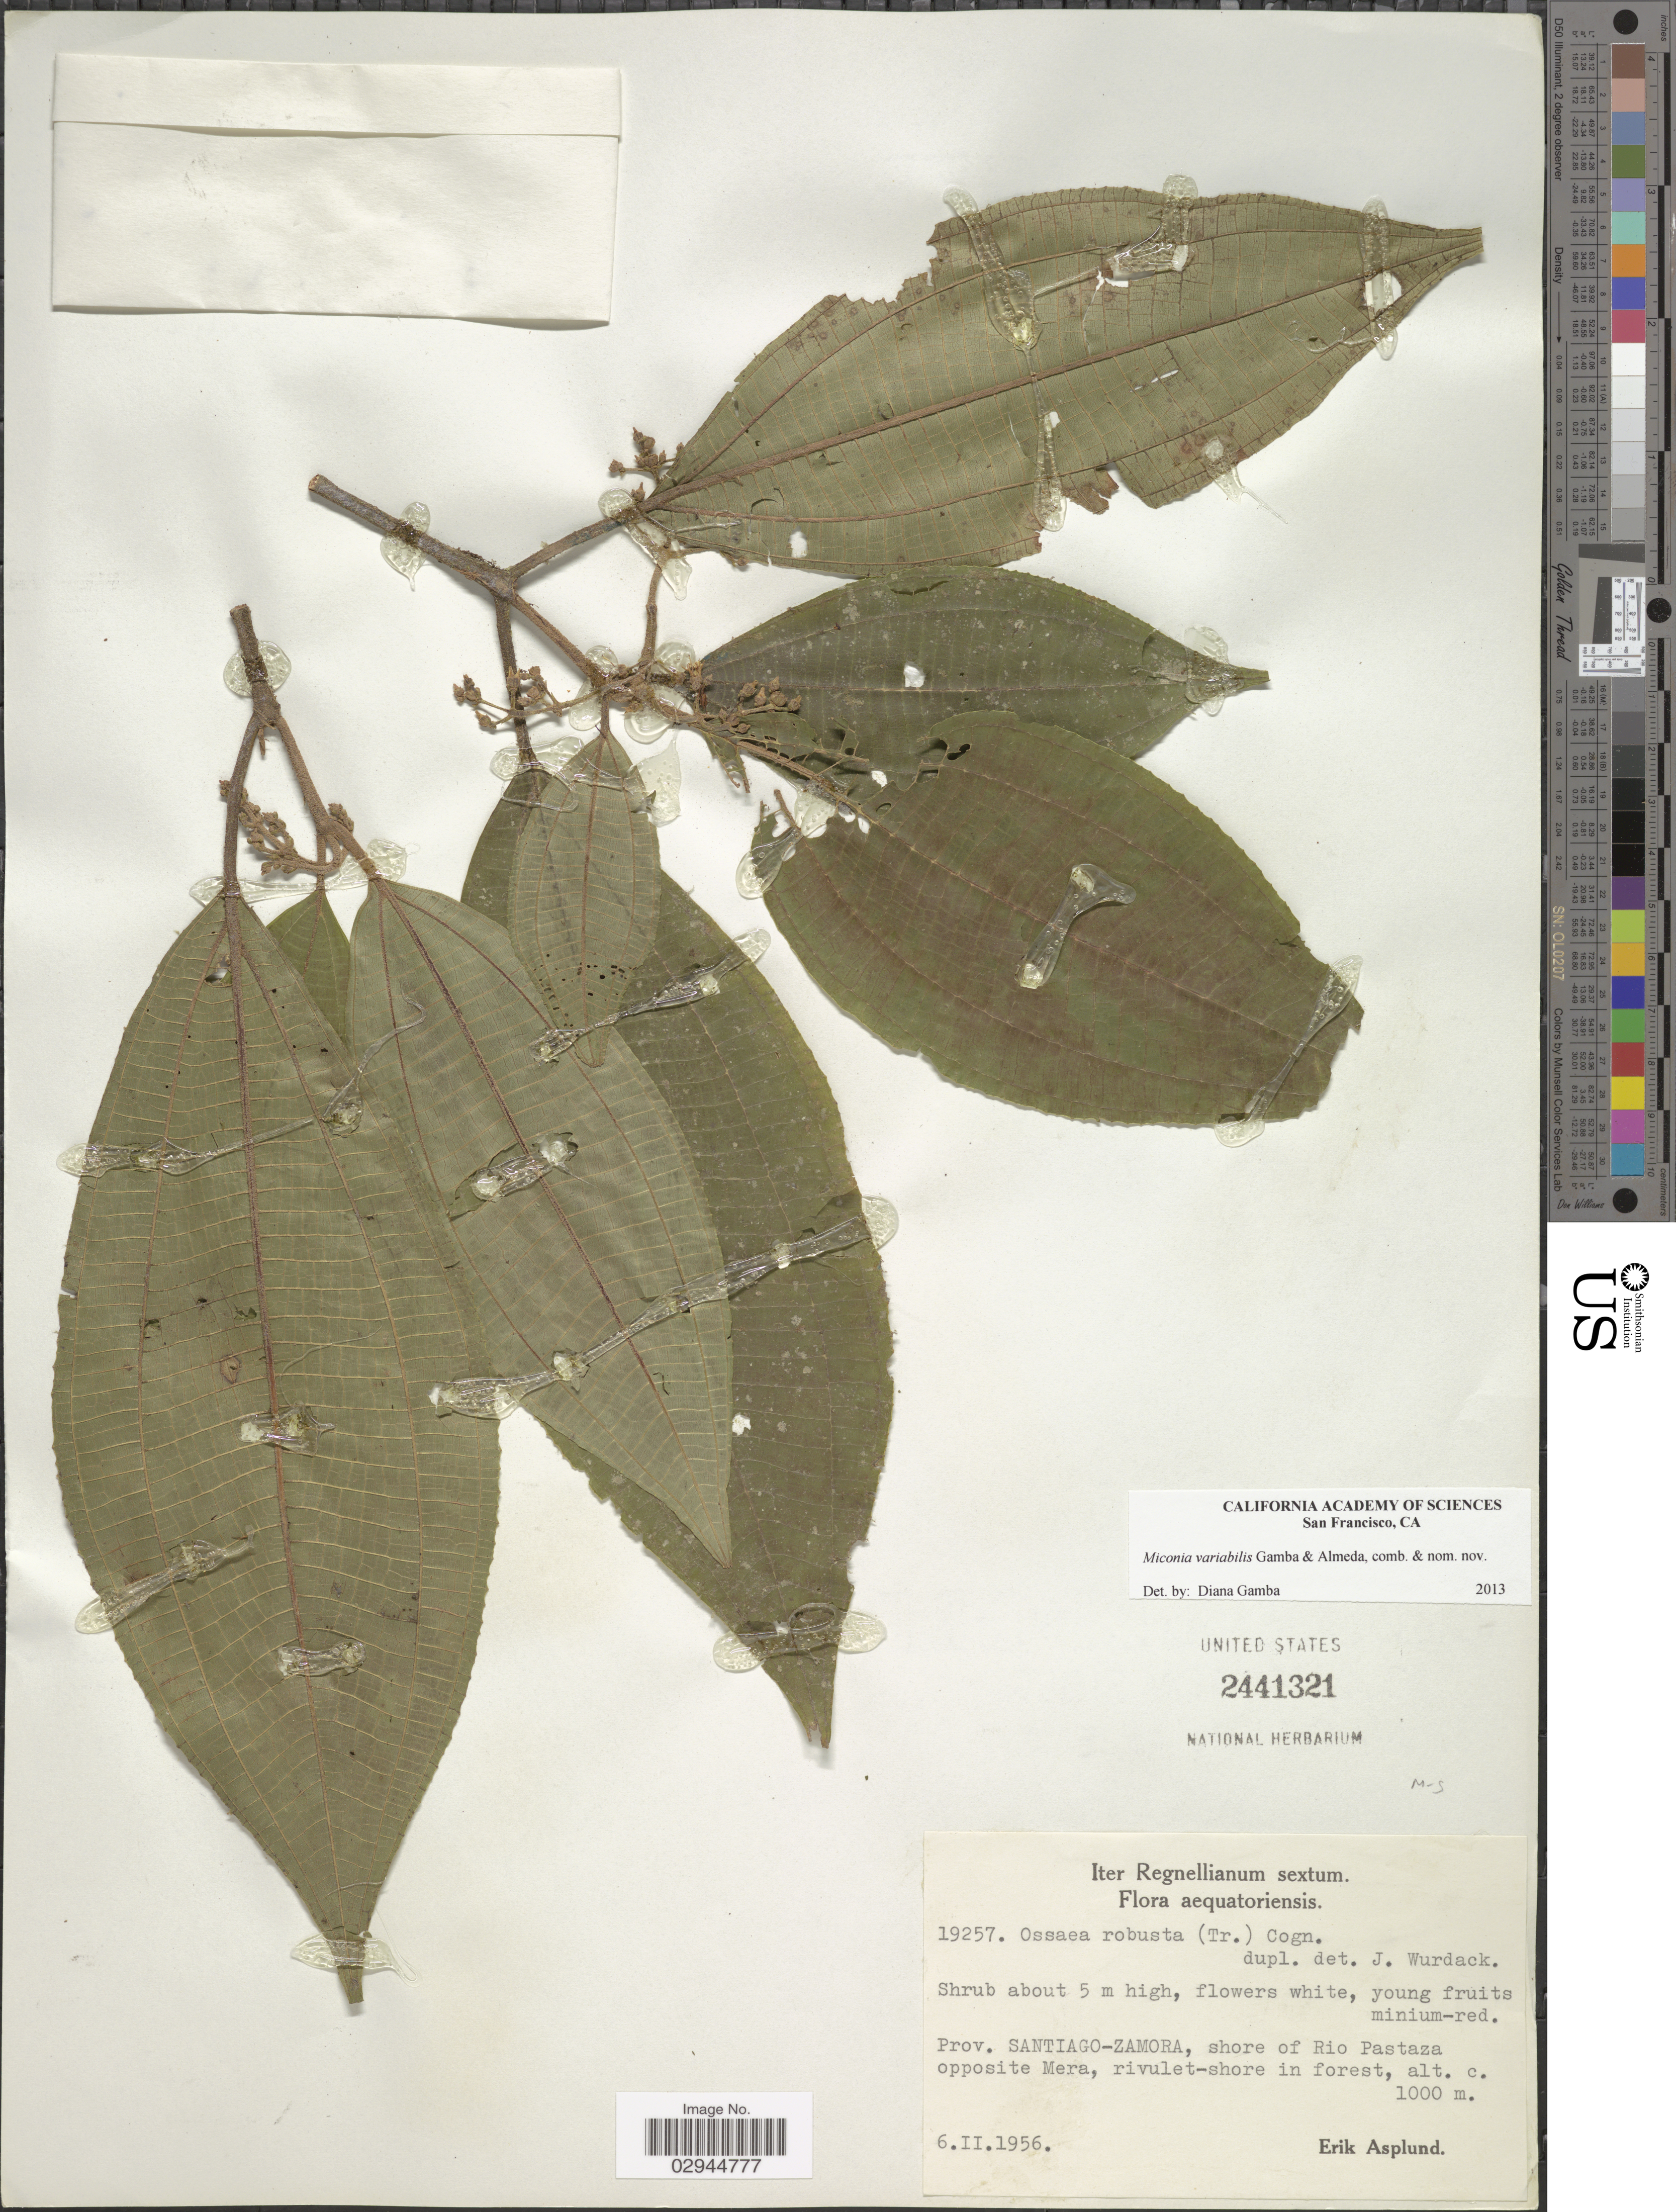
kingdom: Plantae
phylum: Tracheophyta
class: Magnoliopsida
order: Myrtales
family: Melastomataceae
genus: Miconia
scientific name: Miconia variabilis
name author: Gamba & Almeda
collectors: E. Asplund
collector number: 19257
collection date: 1956-02-06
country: Ecuador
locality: Prov. Santiago-Zamora, shore of Rio Pastaza opposite Mera.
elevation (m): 1000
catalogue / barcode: US 2441321